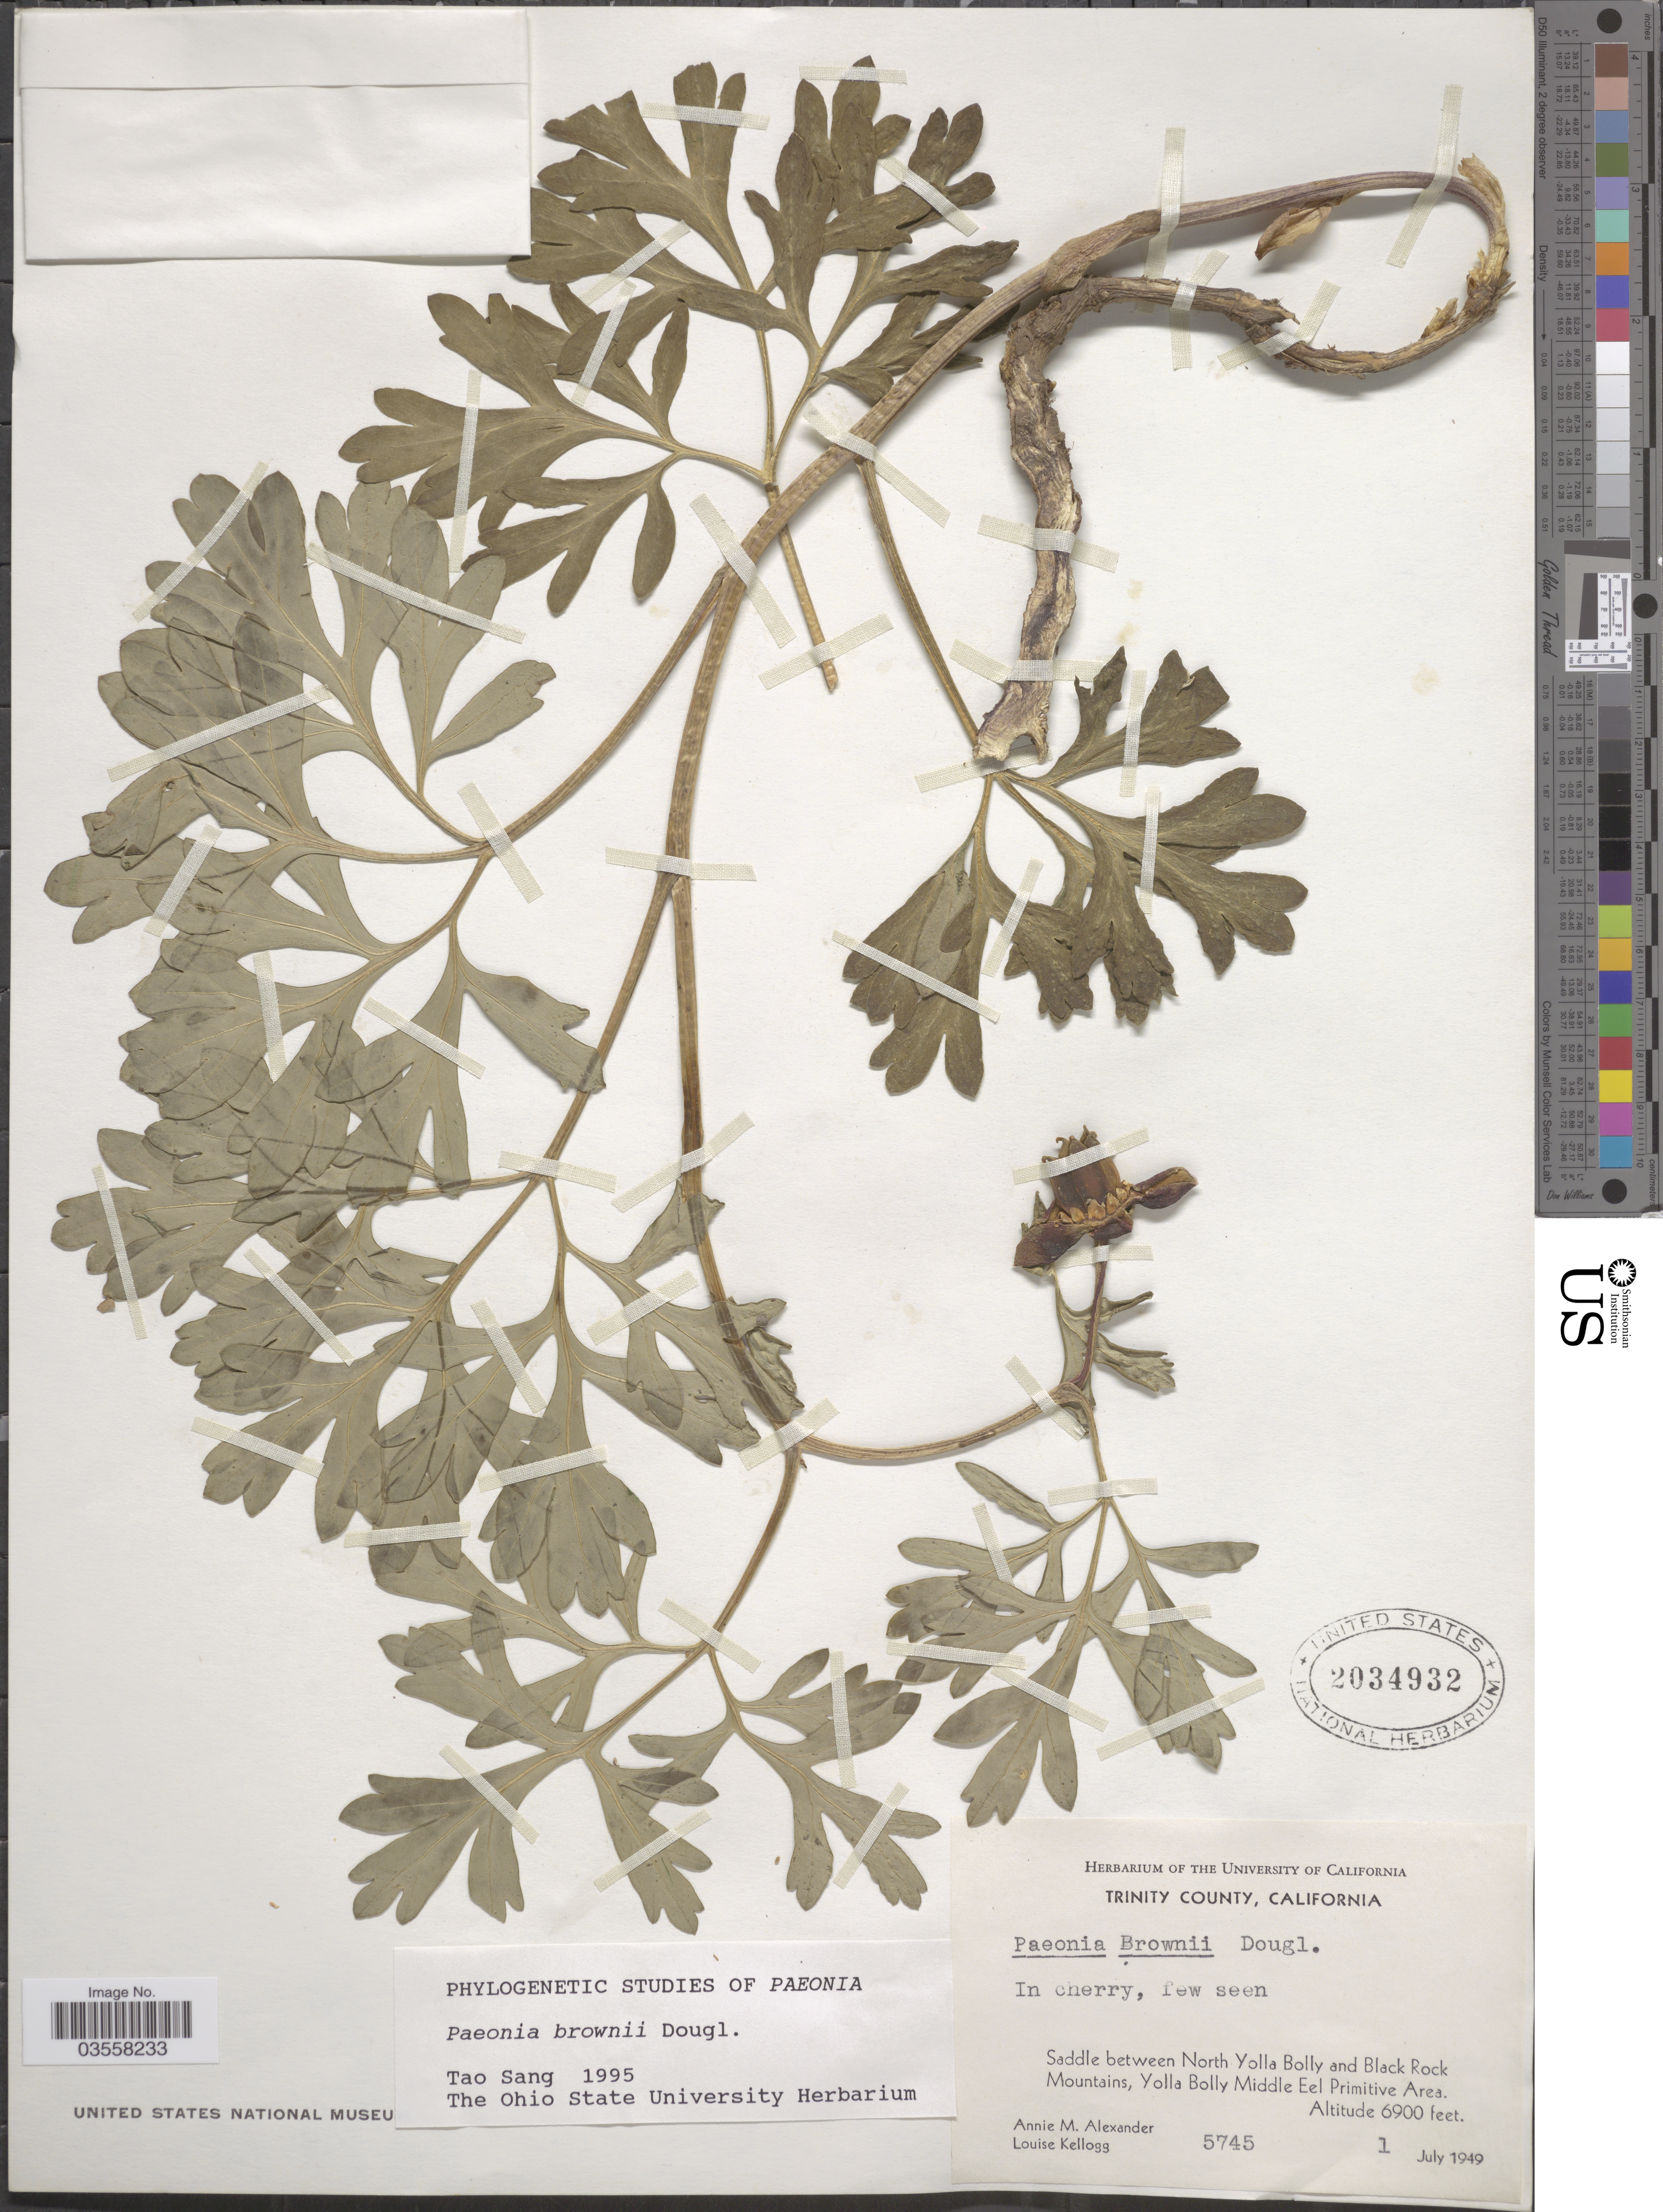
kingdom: Plantae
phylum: Tracheophyta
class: Magnoliopsida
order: Saxifragales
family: Paeoniaceae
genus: Paeonia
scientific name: Paeonia brownii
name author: Douglas ex Hook.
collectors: A. M. Alexander & L. Kellogg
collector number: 5745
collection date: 1949-07-01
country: United States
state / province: California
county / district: Trinity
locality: Trinity County. Saddle between North Yolla Bolly and Black Rock Mountains, Yolla Bolly Middle Eel Primitive Area.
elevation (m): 2103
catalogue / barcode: US 2034932